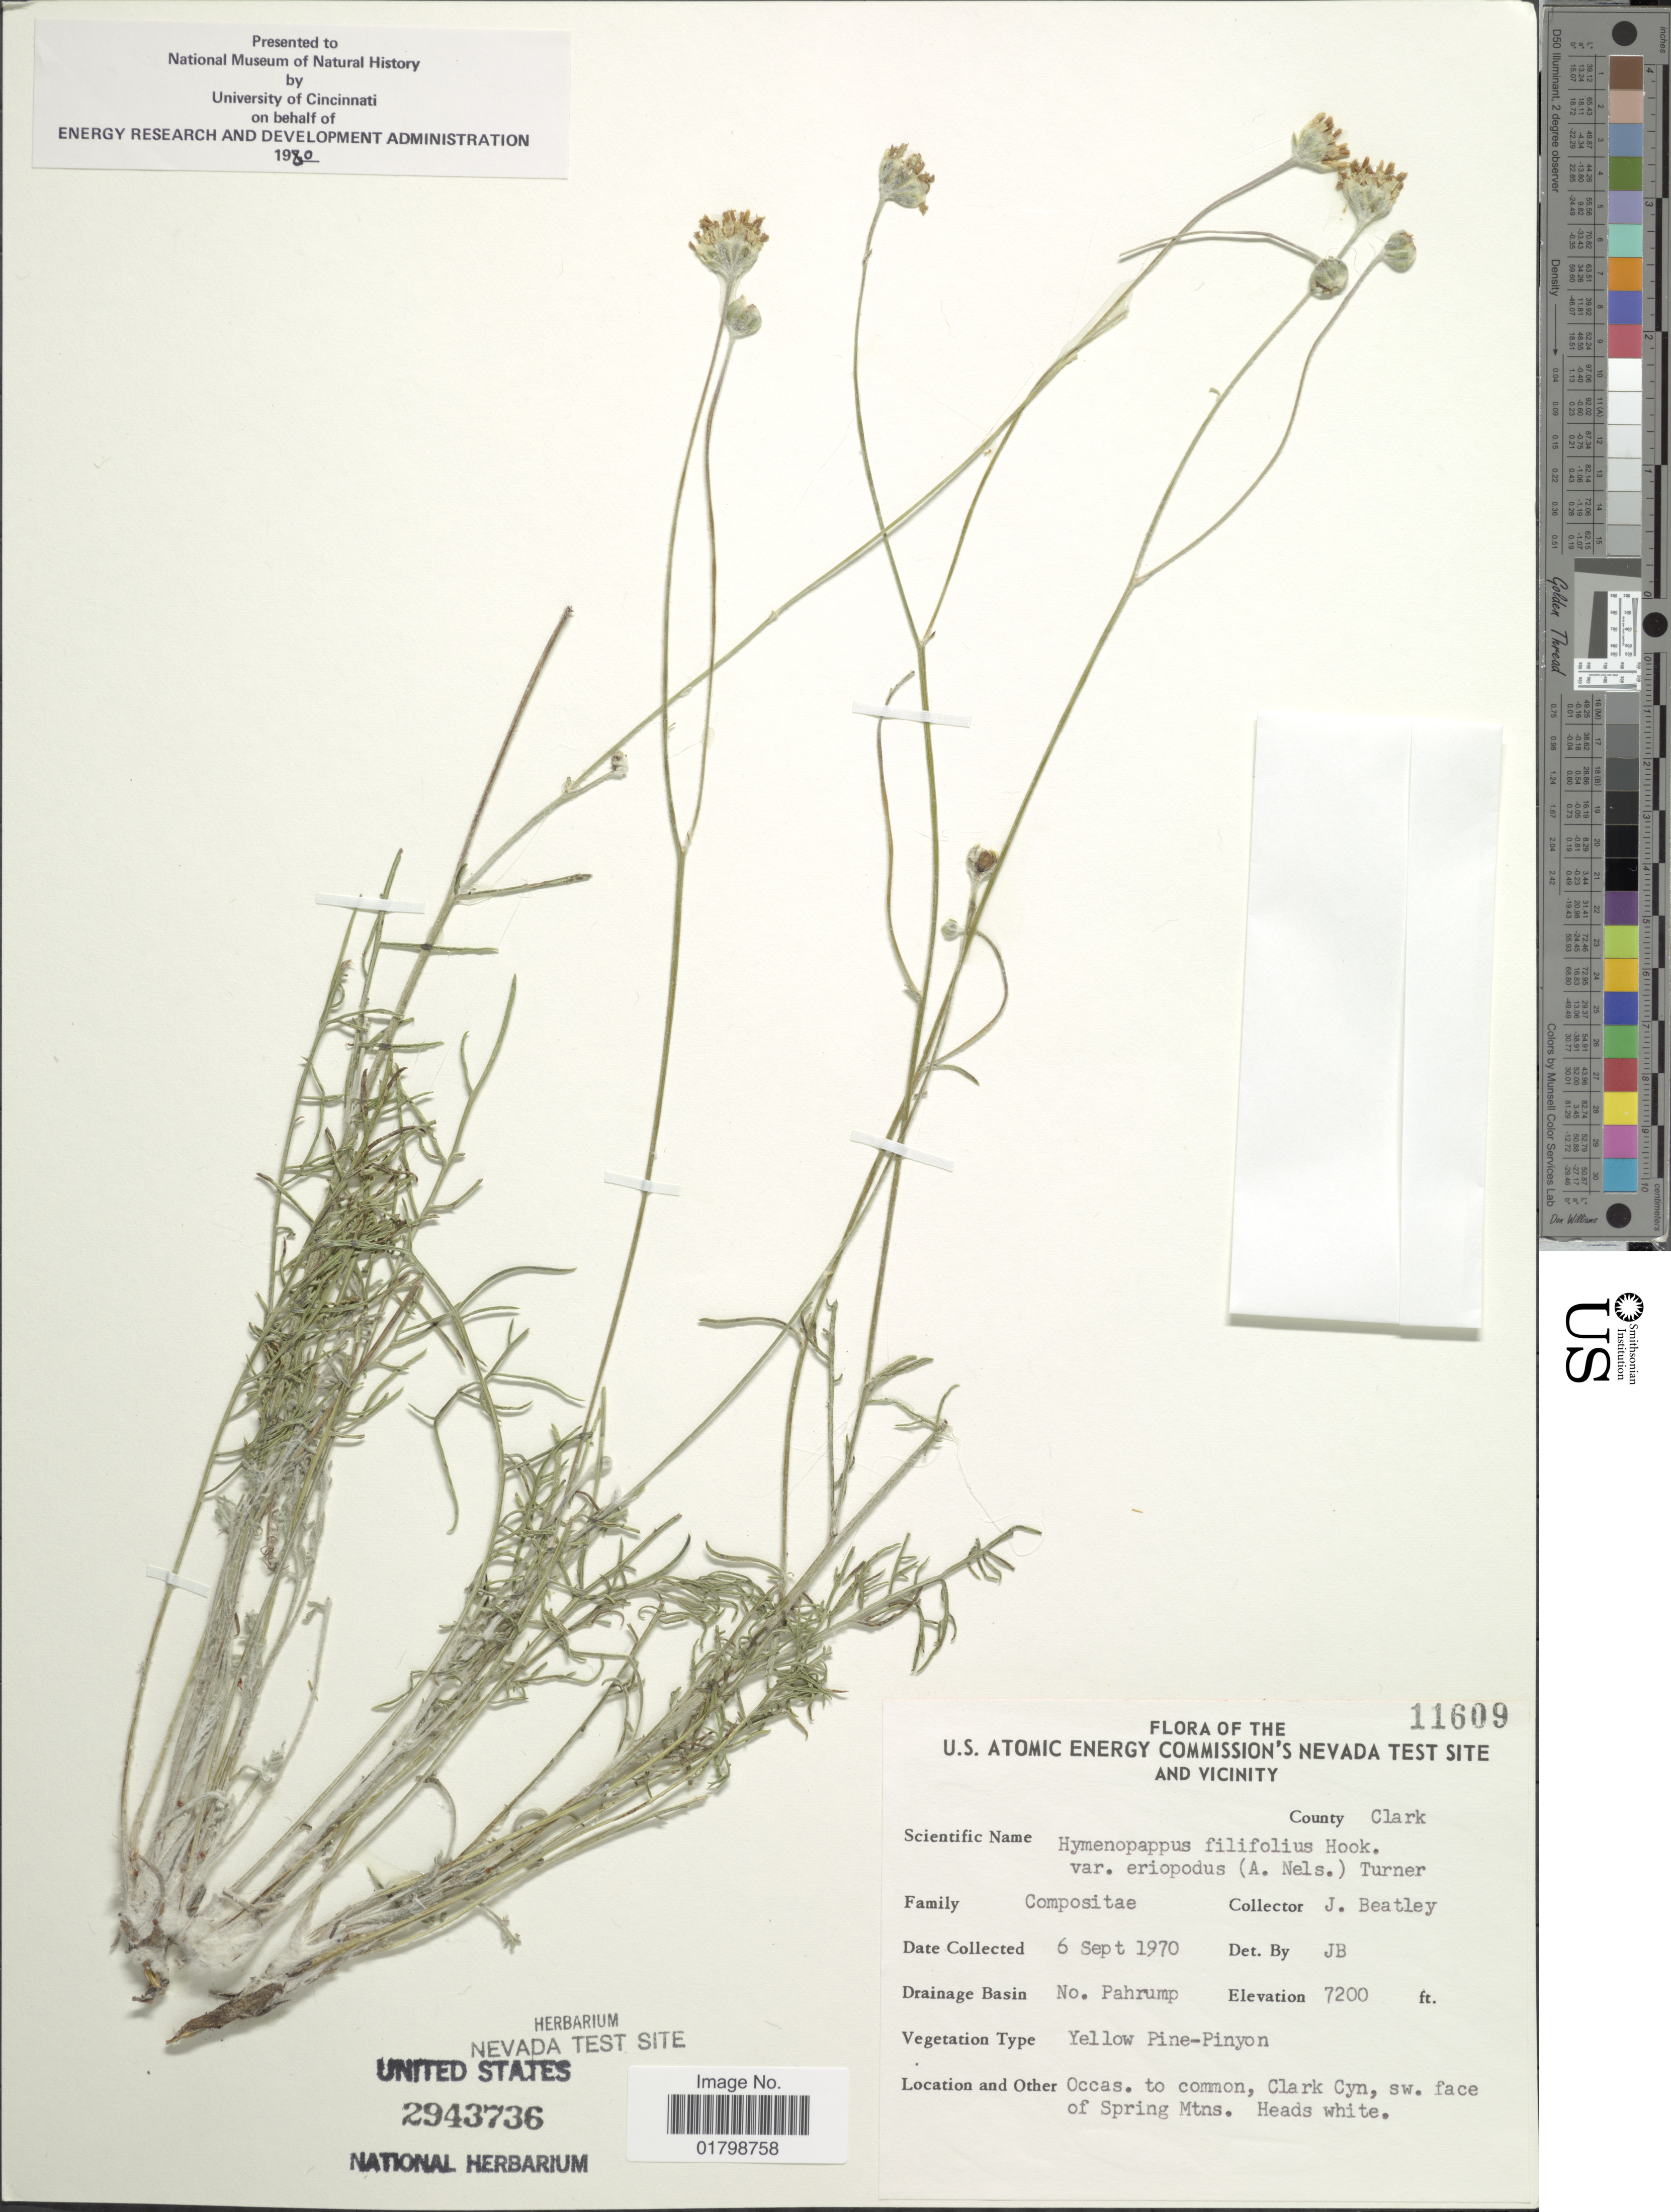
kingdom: Plantae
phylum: Tracheophyta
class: Magnoliopsida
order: Asterales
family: Asteraceae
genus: Hymenopappus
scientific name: Hymenopappus filifolius var. eriopodus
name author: (A. Nelson) B.L. Turner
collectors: J. C. Beatley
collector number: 11609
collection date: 1970-09-06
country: United States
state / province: Nevada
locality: U.S. Atomic Energy Commission's Nevada Test Site and vicinity,County Clark, Clark Cyn, sw. face of Spring Mtns. Heads white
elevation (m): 2195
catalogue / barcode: US 2943736